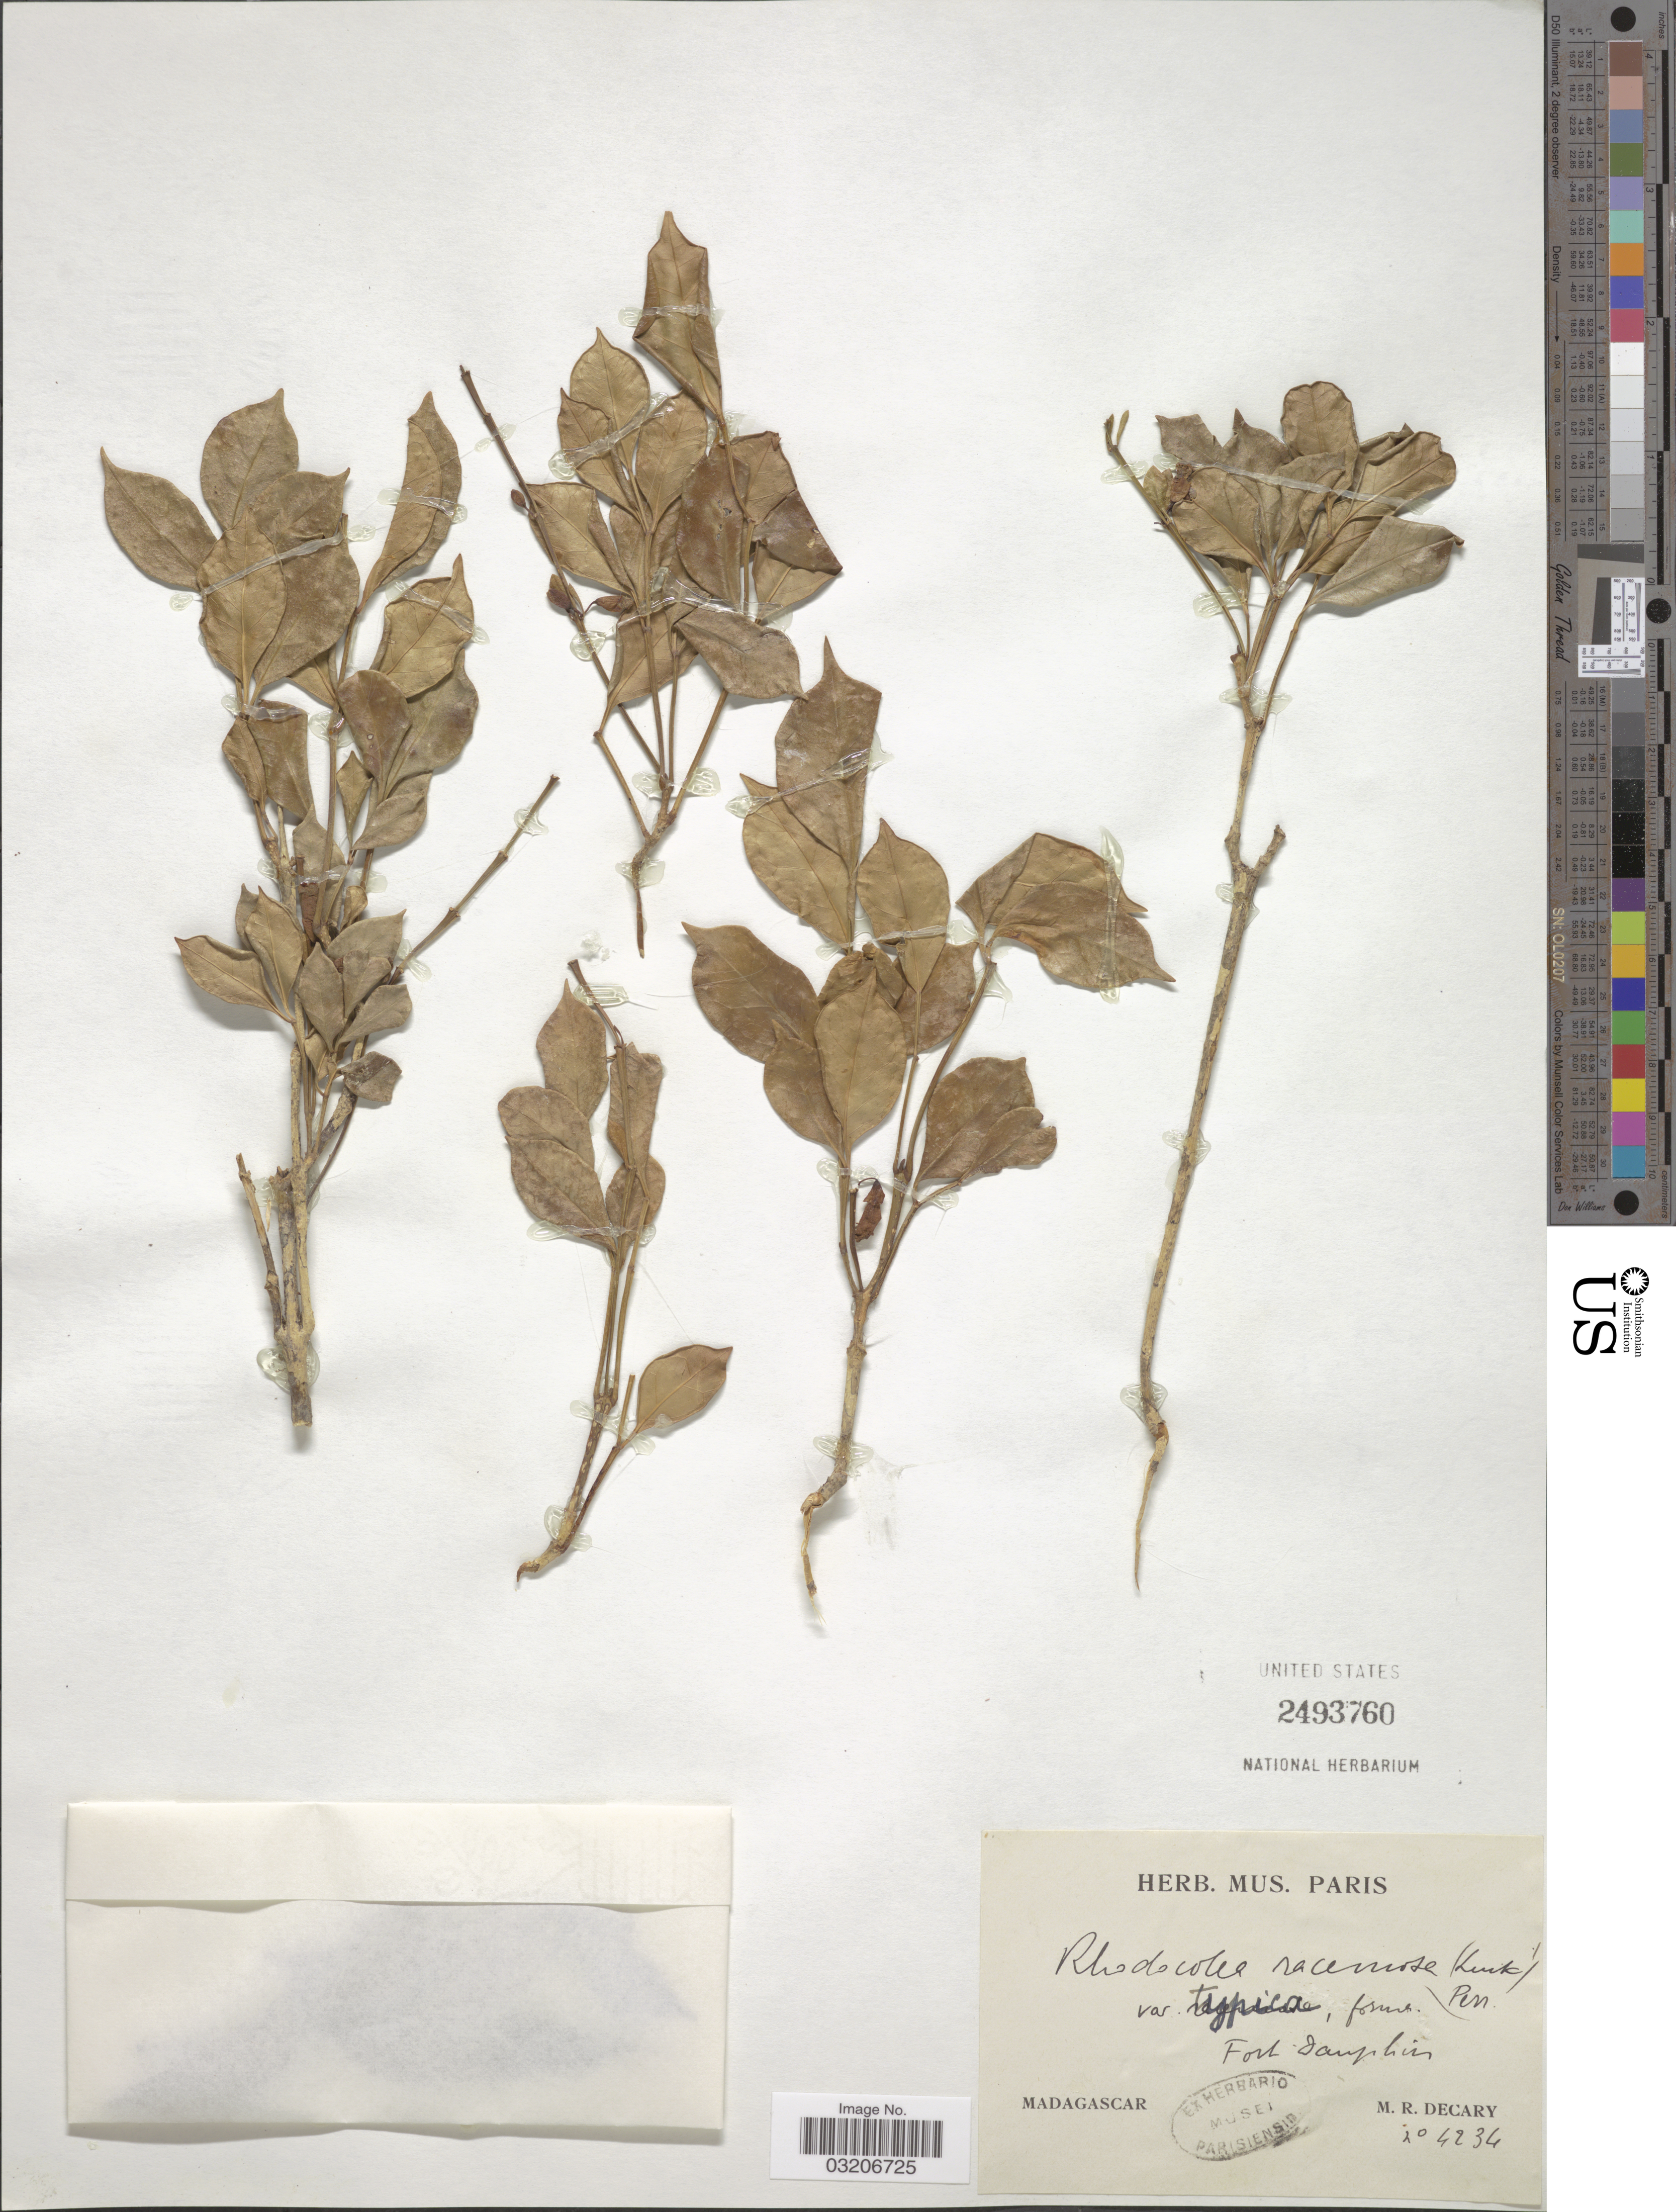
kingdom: Plantae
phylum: Tracheophyta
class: Magnoliopsida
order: Lamiales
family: Bignoniaceae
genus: Rhodocolea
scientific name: Rhodocolea racemosa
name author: (Lam.) H. Perrier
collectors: R. Decary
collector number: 4243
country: Madagascar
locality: Fort Dauphin.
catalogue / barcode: US 2493760